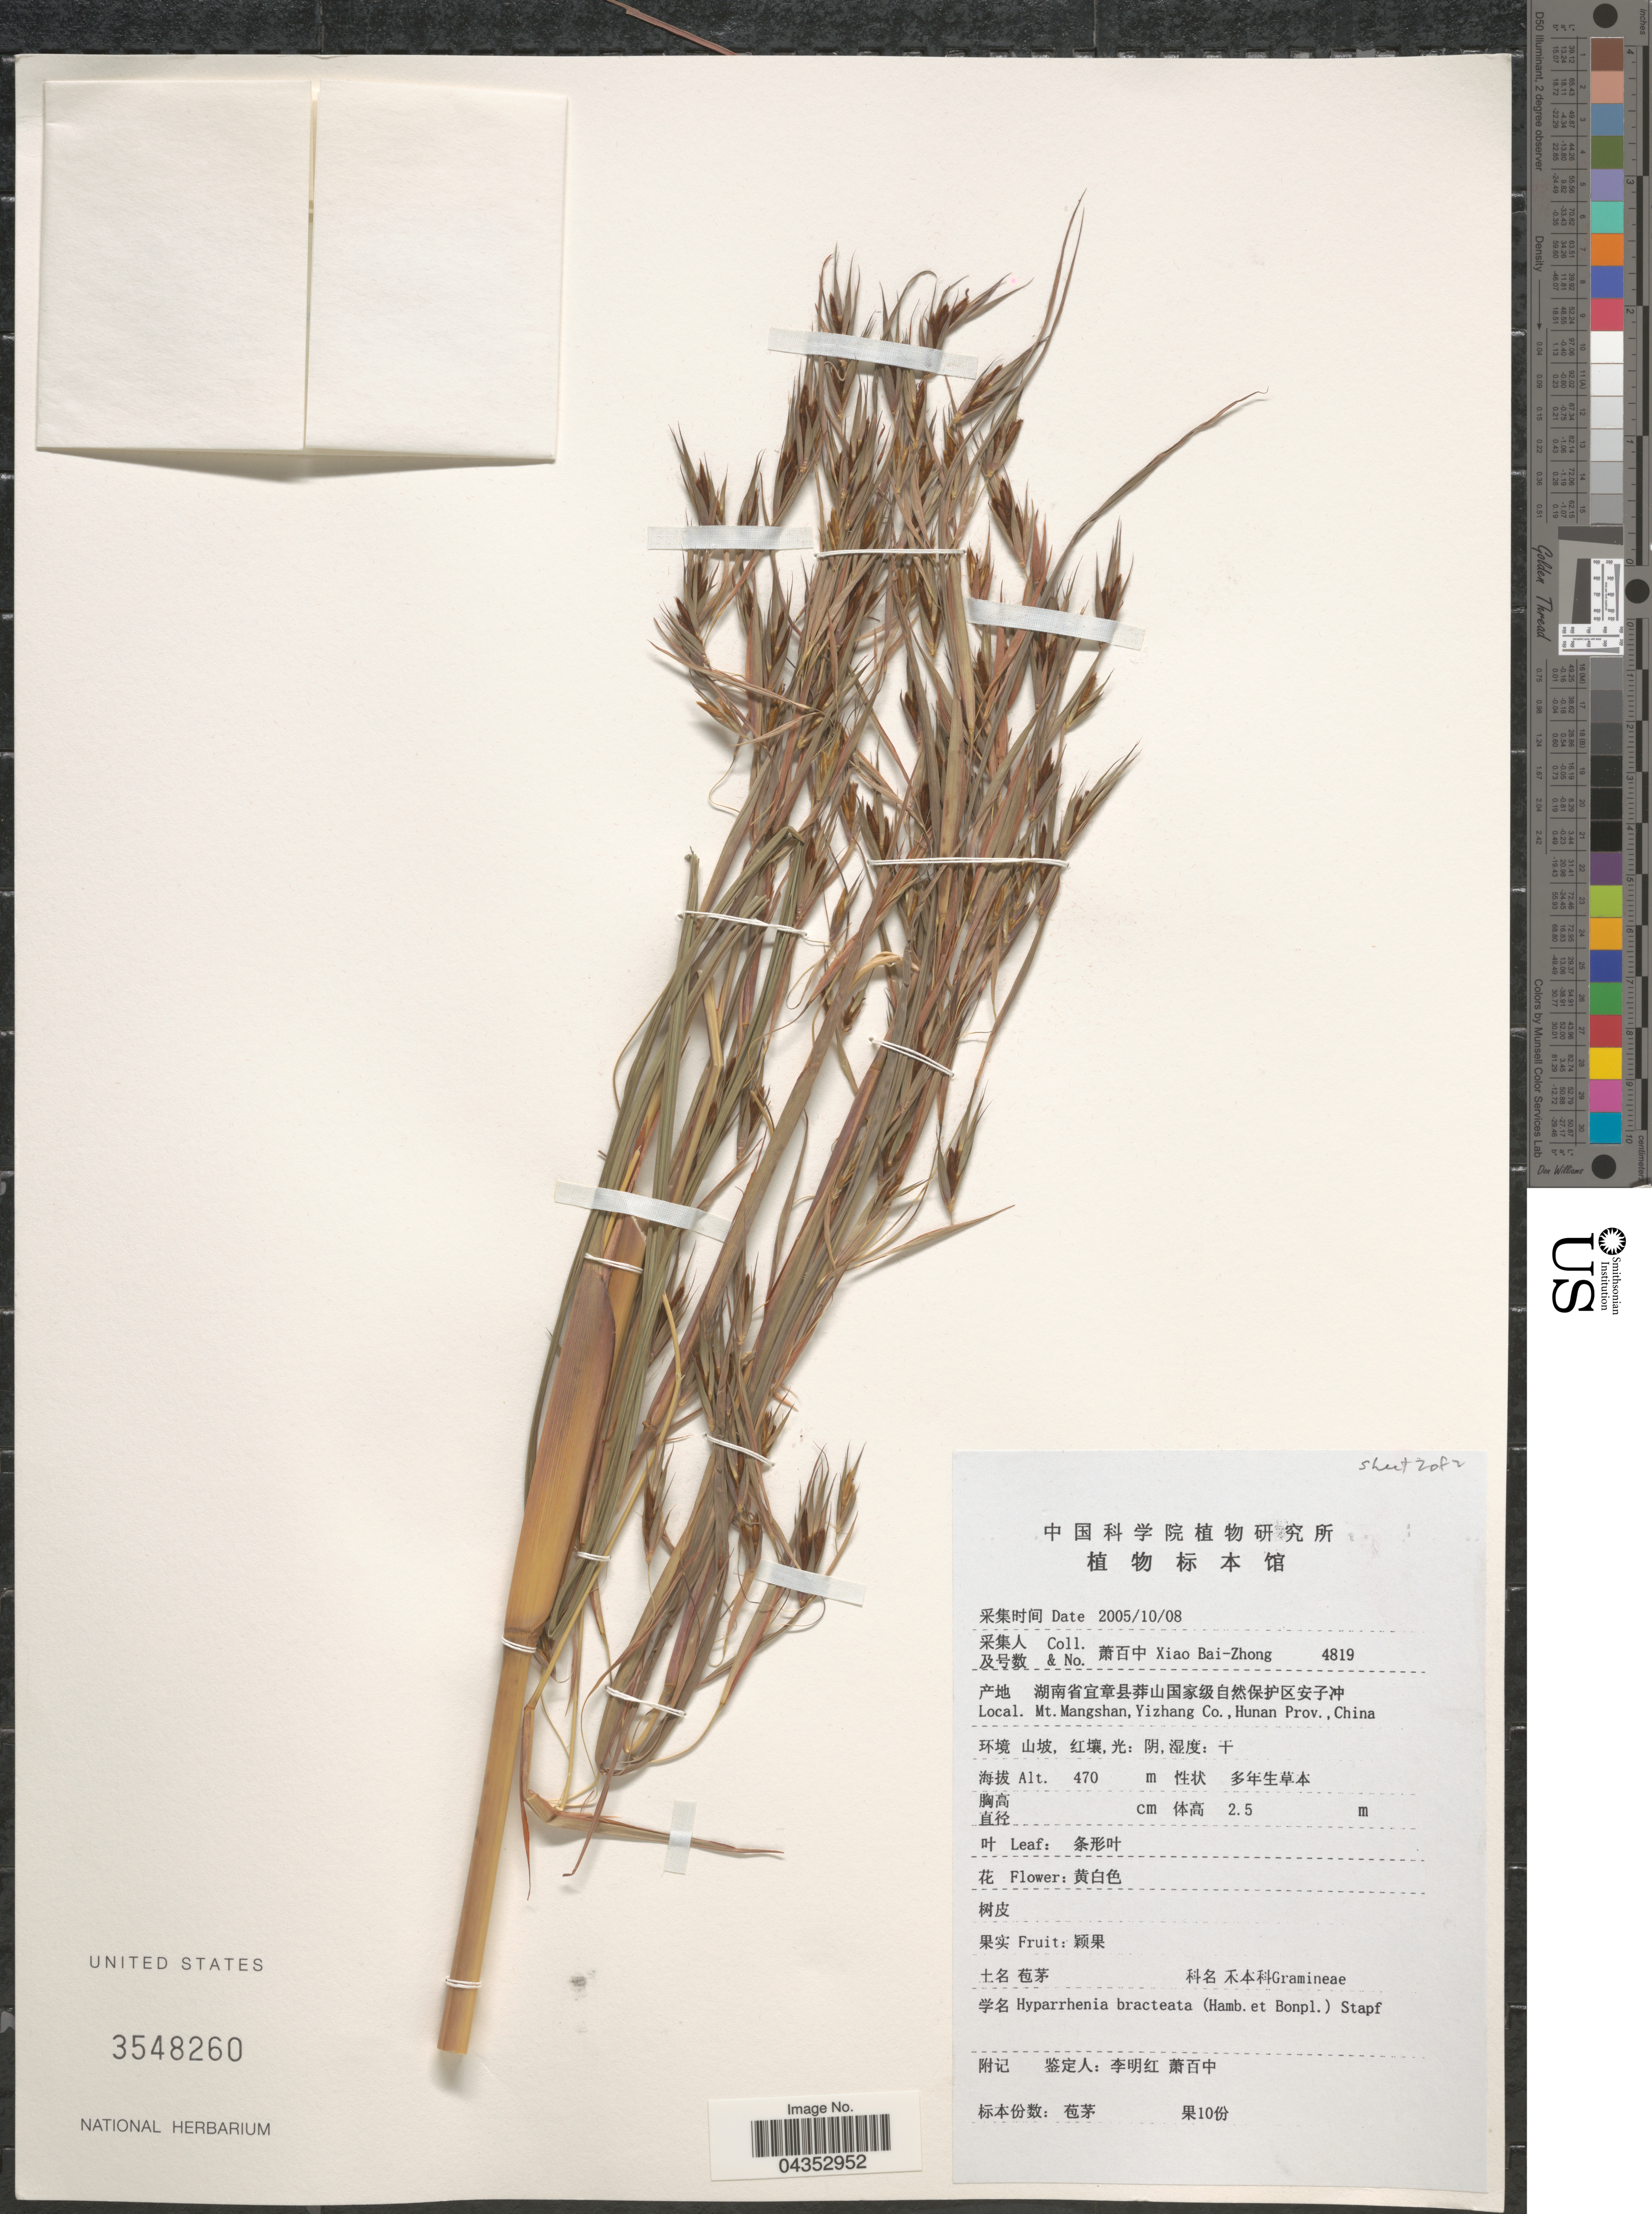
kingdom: Plantae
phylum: Tracheophyta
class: Liliopsida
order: Poales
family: Poaceae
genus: Hyparrhenia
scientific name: Hyparrhenia bracteata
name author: (Humb. & Bonpl.) Stapf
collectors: B. Z. Xiao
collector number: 4819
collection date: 2005-10-08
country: China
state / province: Hunan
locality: Mt. Mangshan, Yizhang Co.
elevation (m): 470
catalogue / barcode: US 3548260